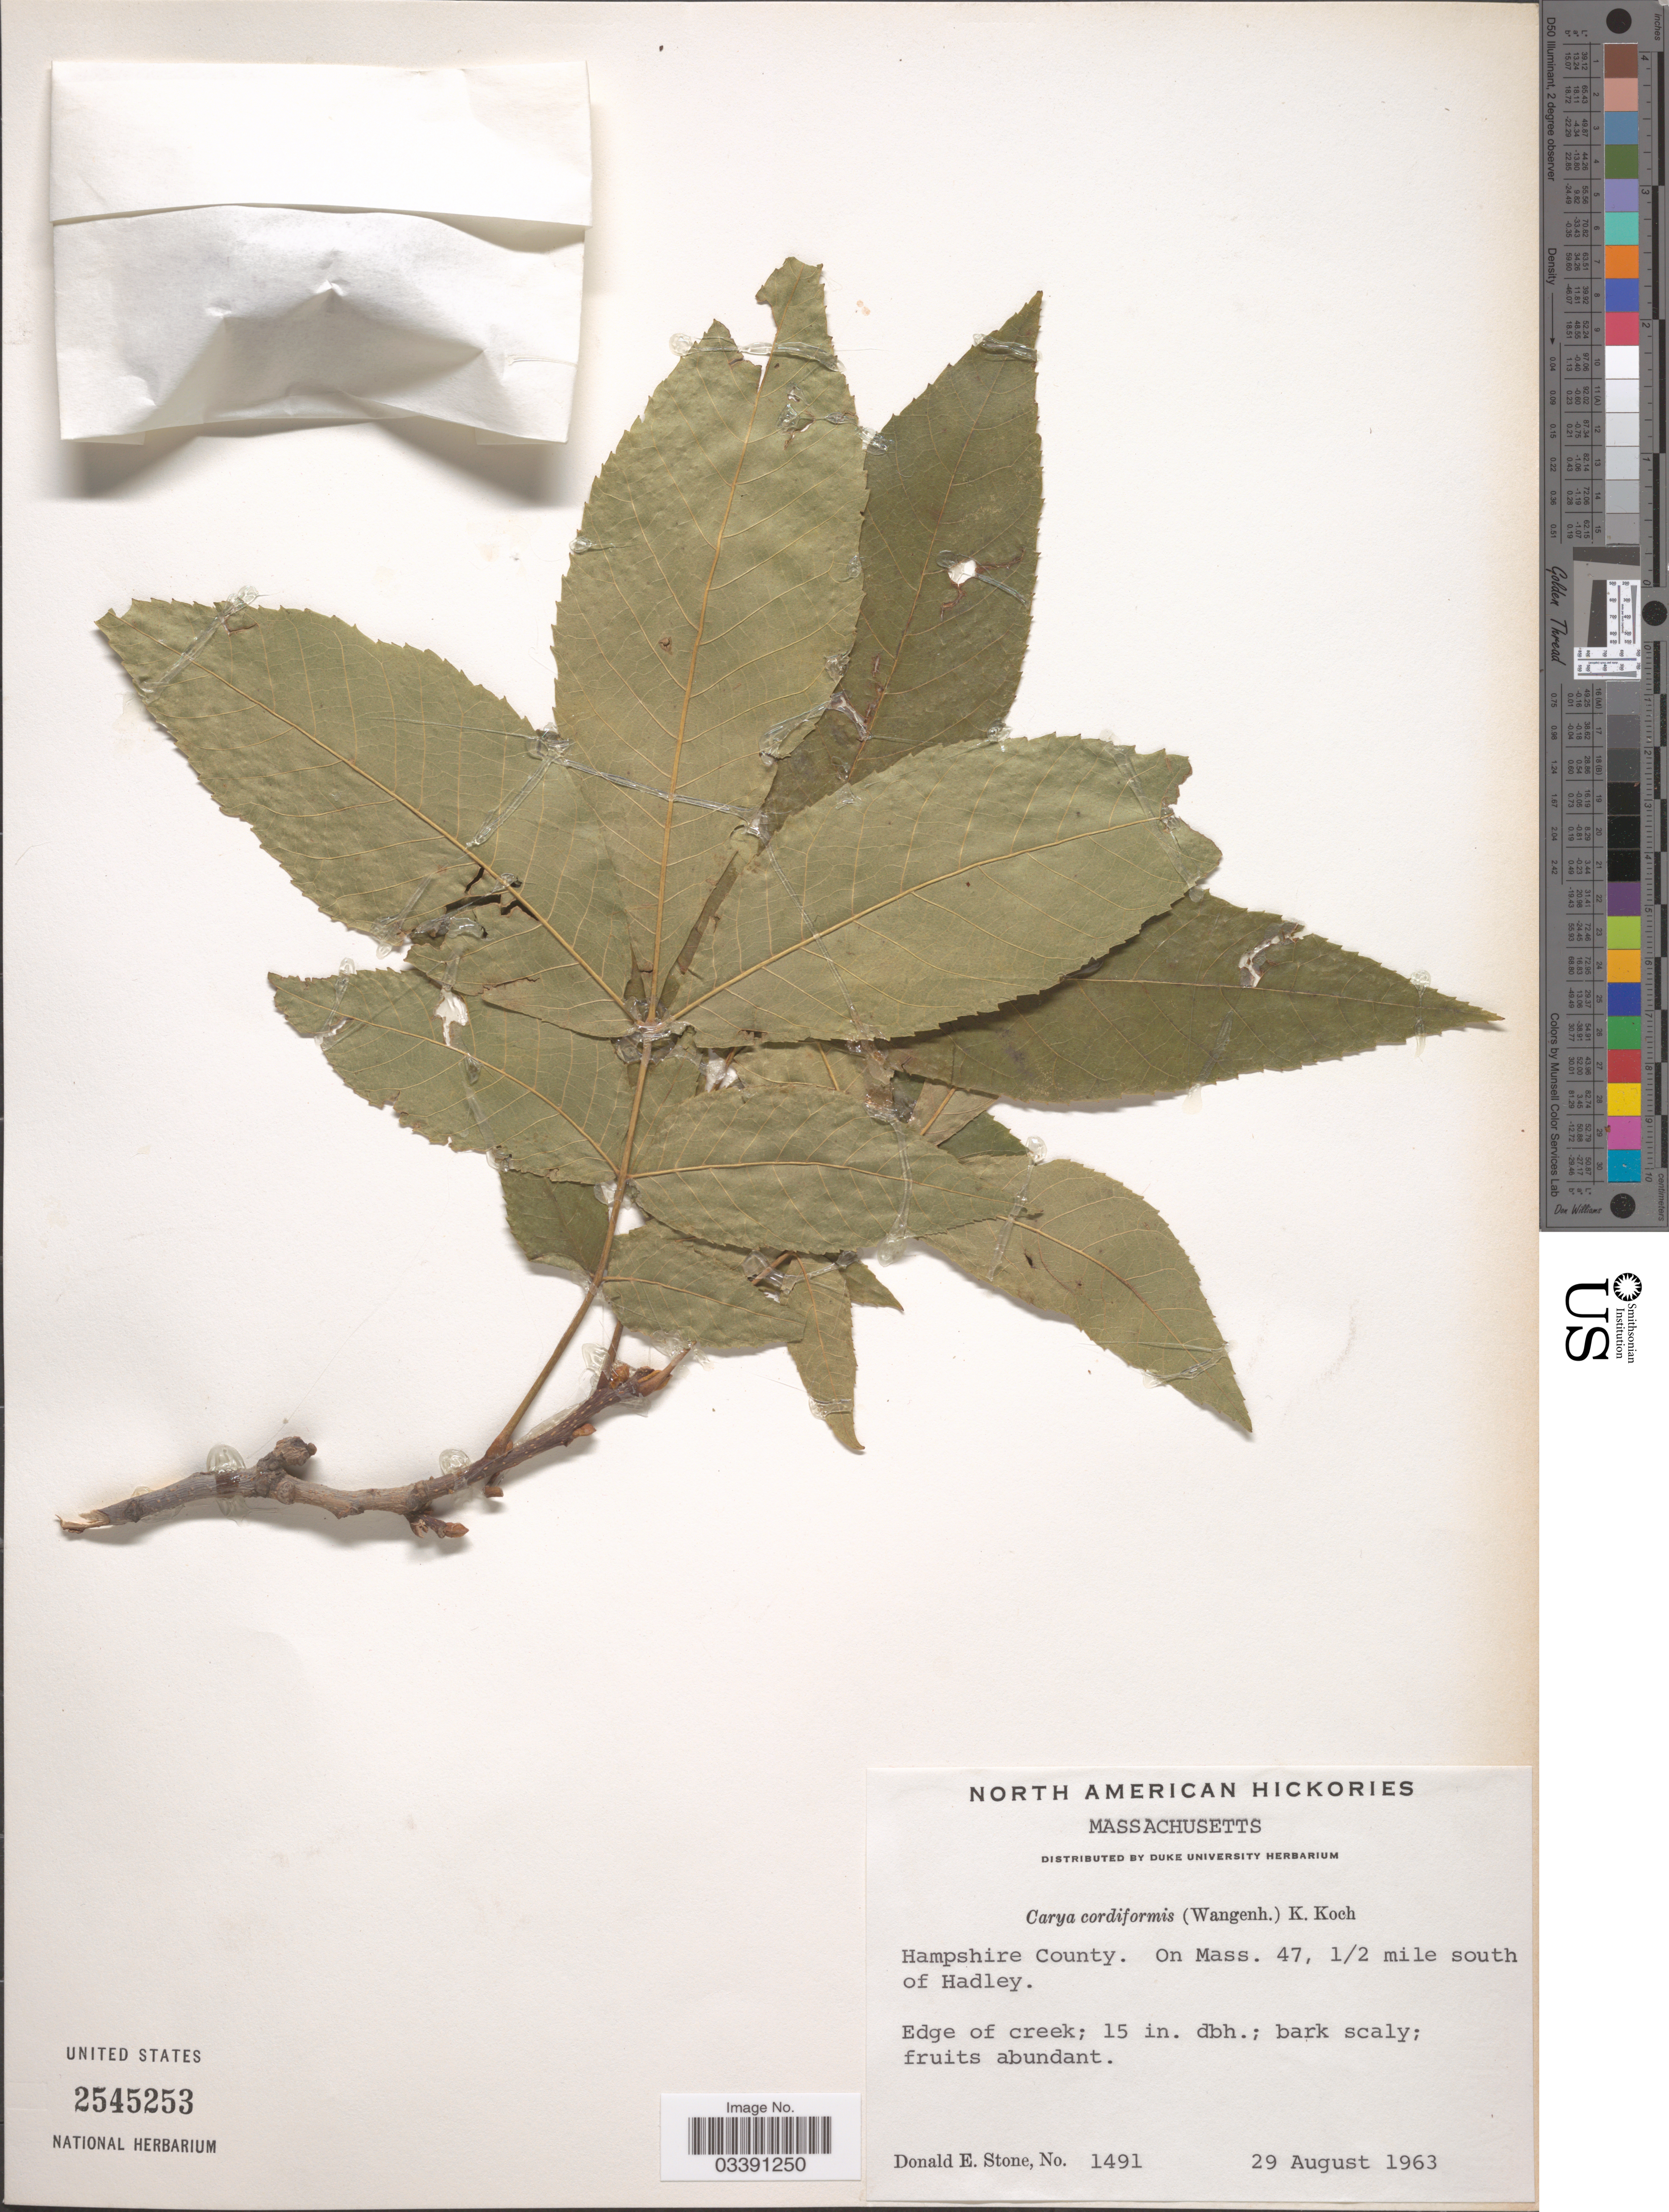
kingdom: Plantae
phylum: Tracheophyta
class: Magnoliopsida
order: Fagales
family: Juglandaceae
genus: Carya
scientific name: Carya cordiformis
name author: (Wangenh.) K. Koch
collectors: D. Stone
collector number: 1491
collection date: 1963-08-29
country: United States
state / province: Massachusetts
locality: Hampshire County. On Mass. 47, 1/2 mile south of Hadley. Edge of creek.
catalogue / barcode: US 2545253